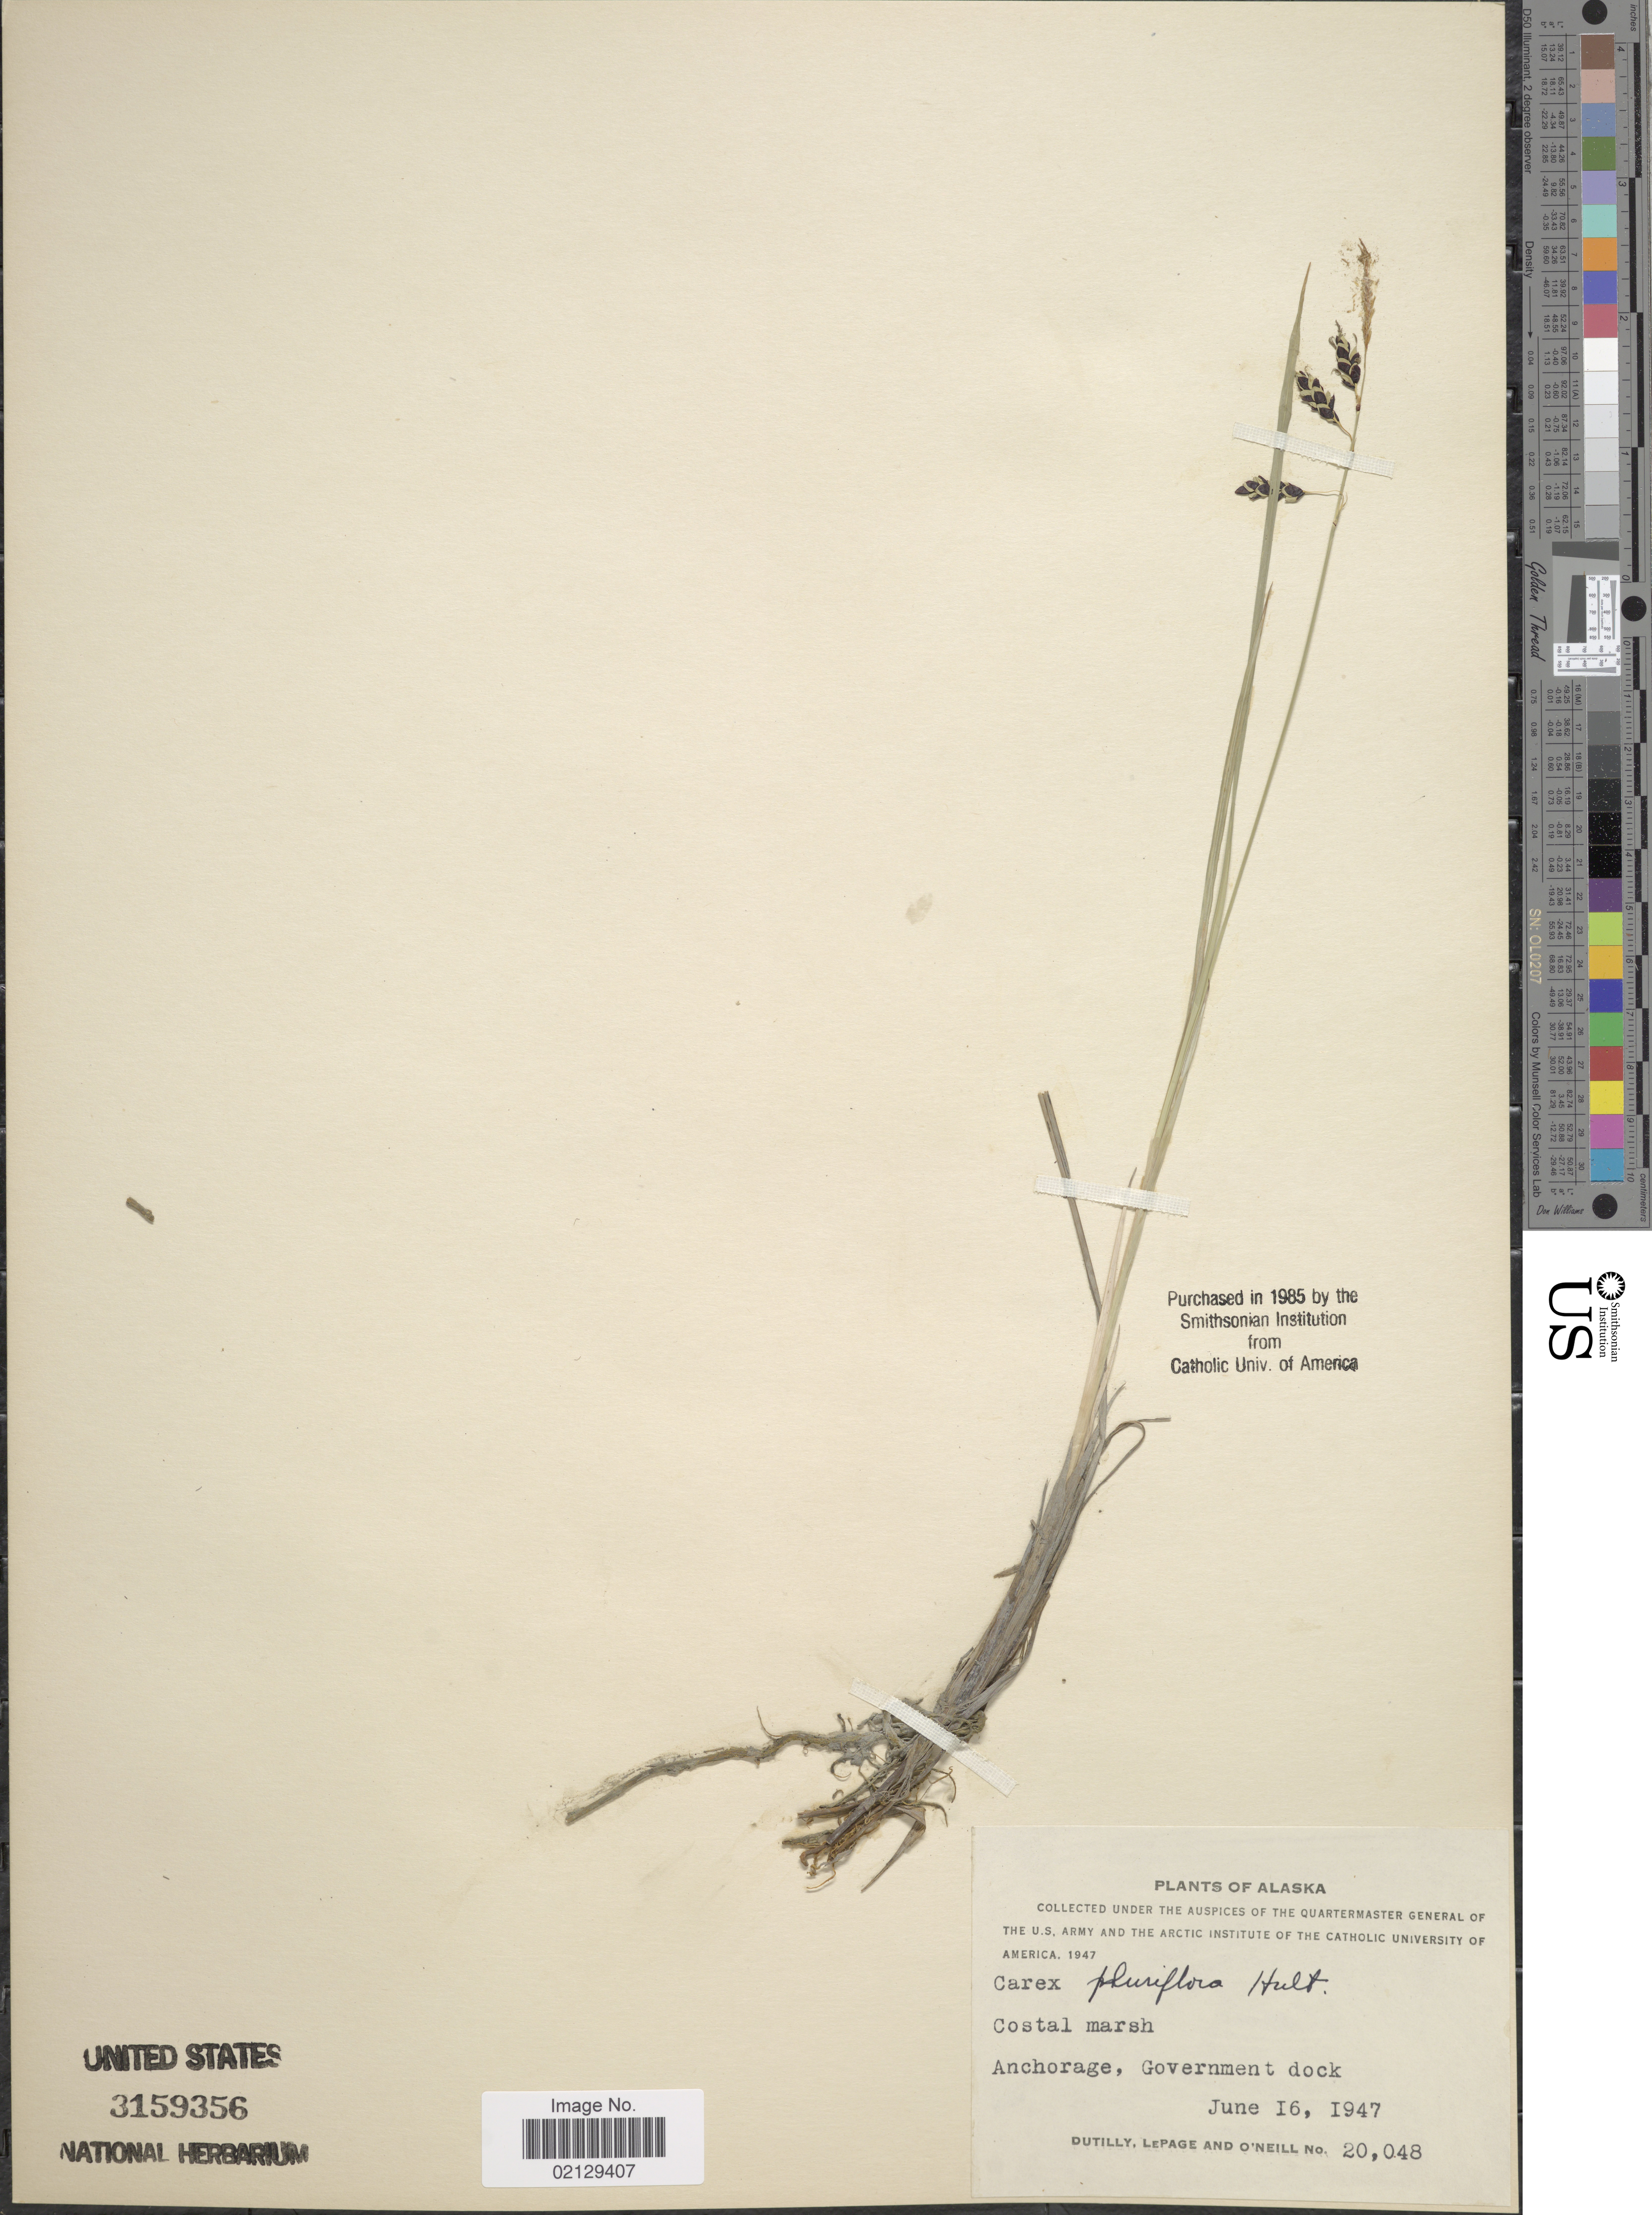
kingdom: Plantae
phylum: Tracheophyta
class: Liliopsida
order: Poales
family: Cyperaceae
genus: Carex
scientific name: Carex pluriflora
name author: Hultén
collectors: -. Dutilly, -. LePage & O' Neill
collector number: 20048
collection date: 1947-06-16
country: United States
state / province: Alaska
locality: Anchorage, Goverment dock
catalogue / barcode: US 3159356